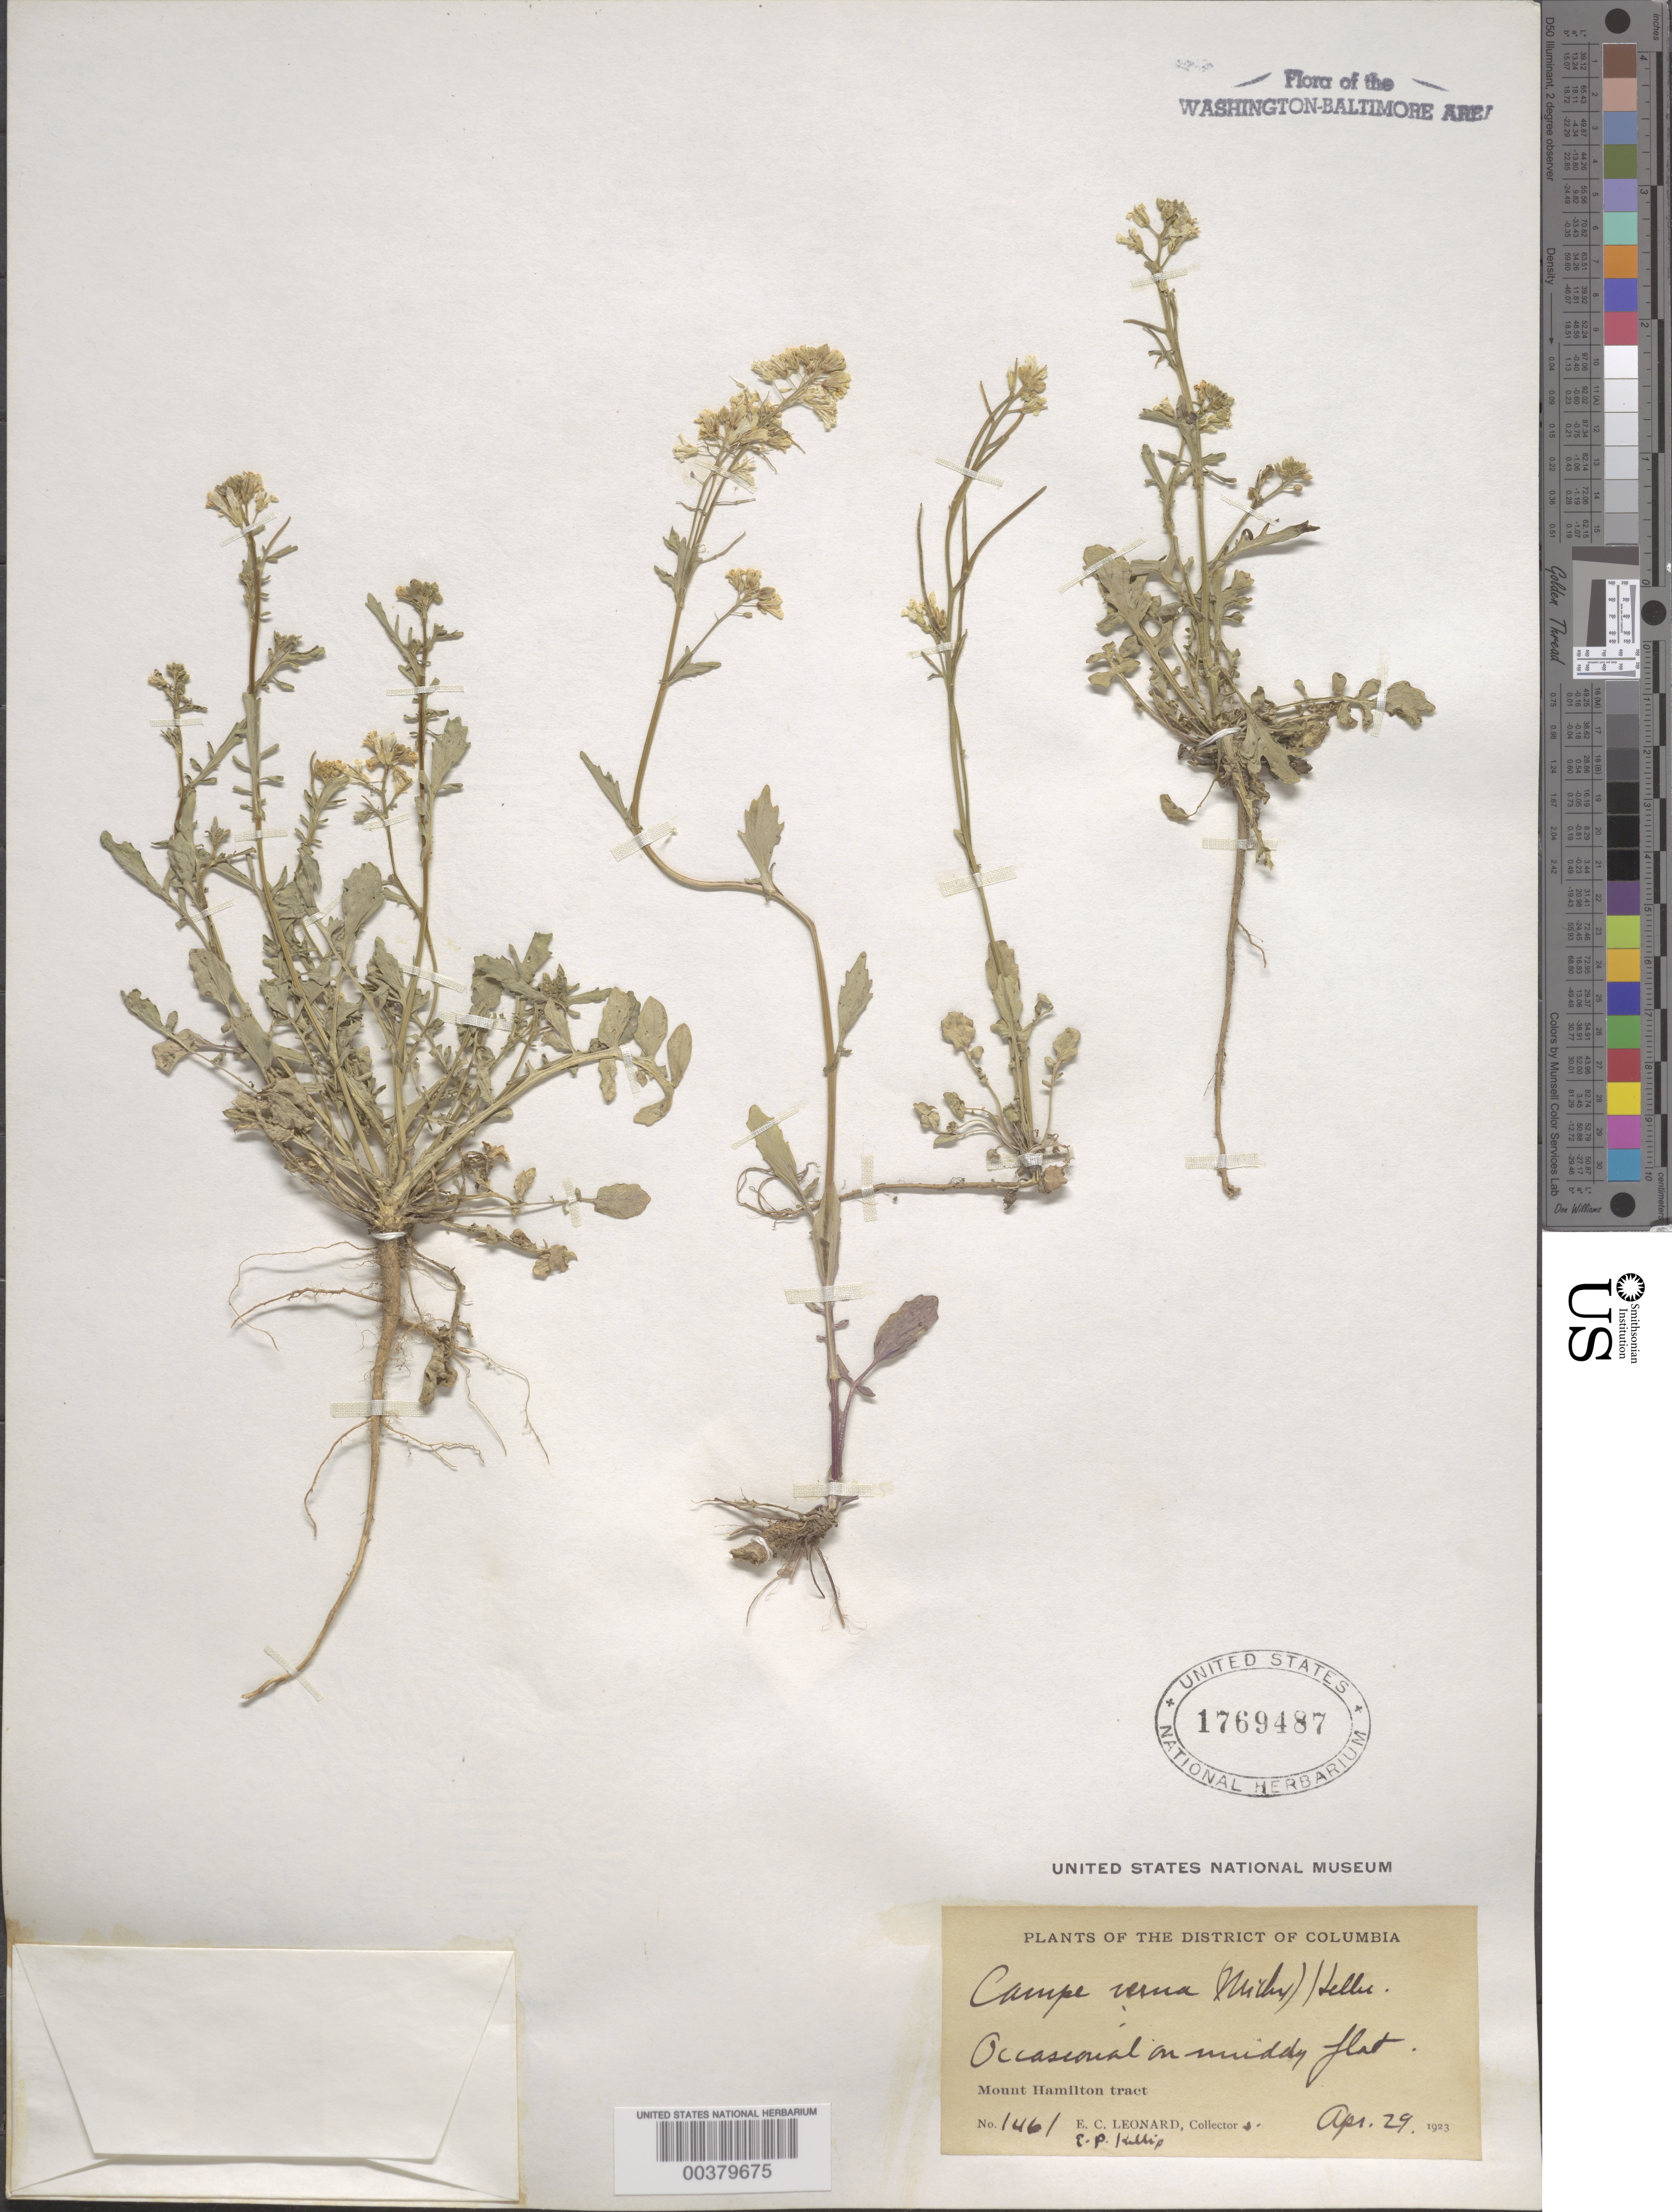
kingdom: Plantae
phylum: Tracheophyta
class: Magnoliopsida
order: Brassicales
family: Brassicaceae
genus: Barbarea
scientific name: Barbarea verna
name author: (Mill.) Asch.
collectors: E. C. Leonard & E. P. Killip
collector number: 1461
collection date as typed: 29 Apr 1923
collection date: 1923-04-29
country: United States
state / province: District of Columbia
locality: Mount Hamilton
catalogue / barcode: US 1769487